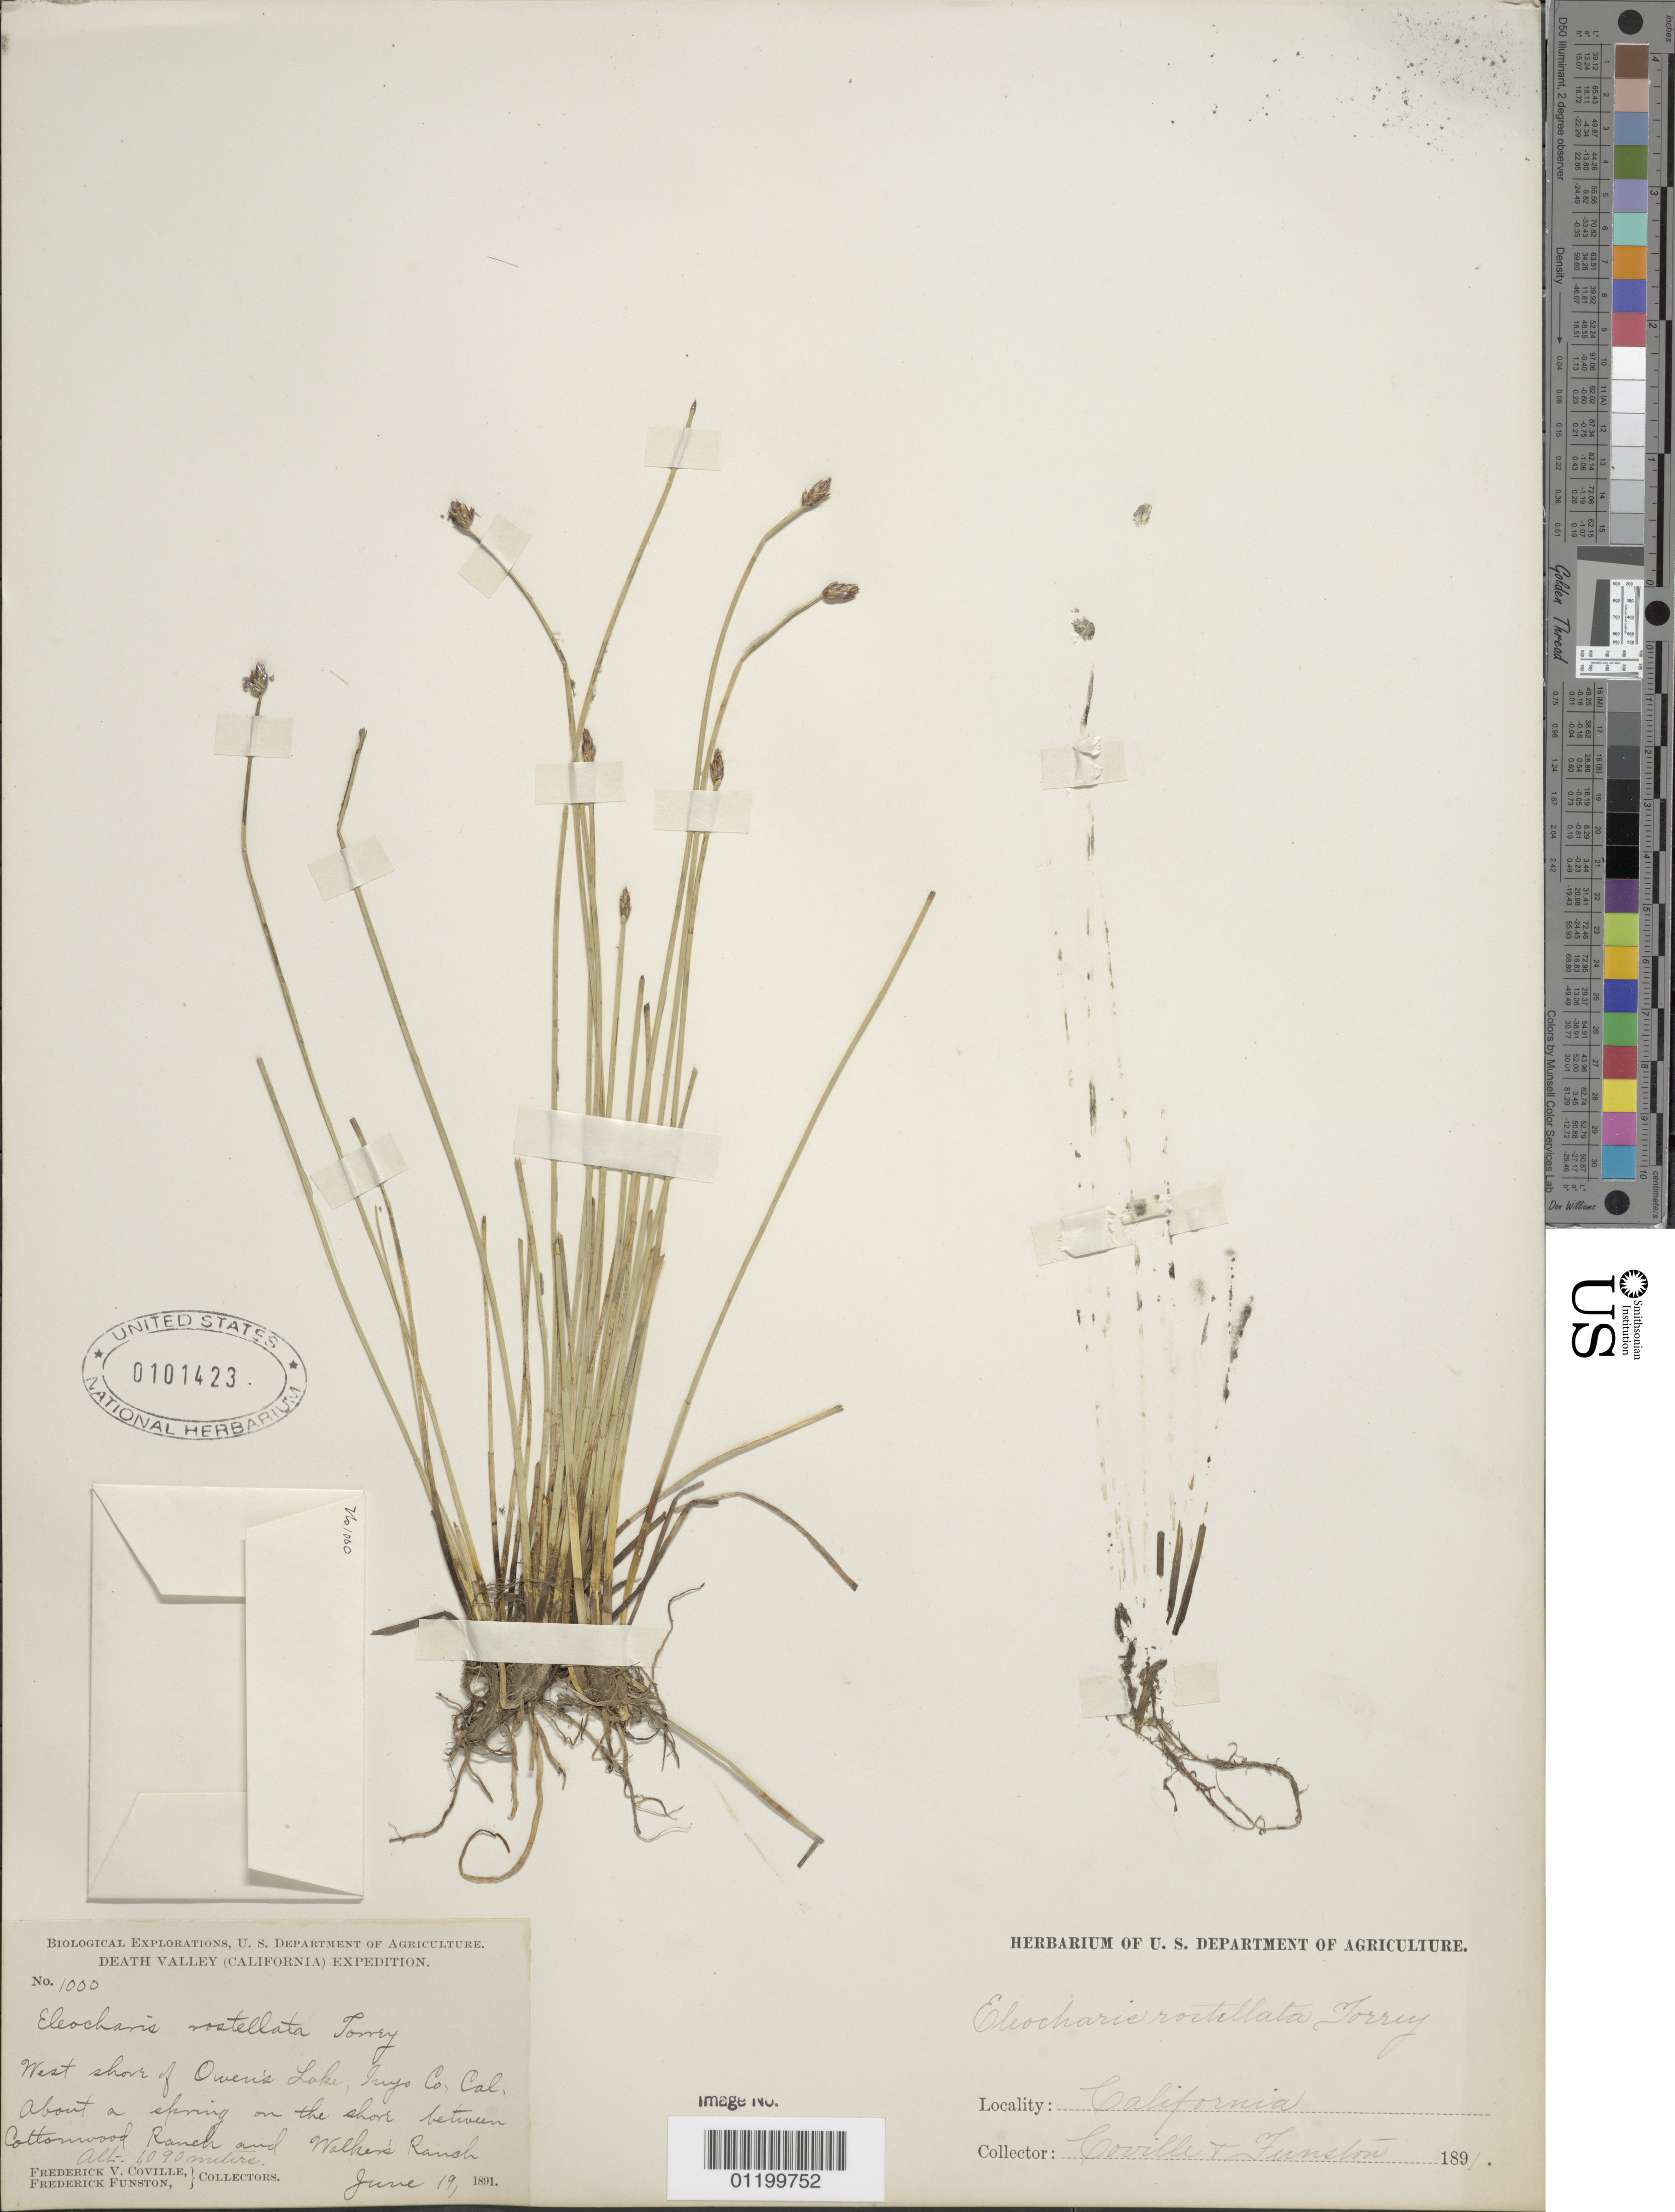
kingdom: Plantae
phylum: Tracheophyta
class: Liliopsida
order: Poales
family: Cyperaceae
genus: Eleocharis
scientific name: Eleocharis rostellata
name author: (Torr.) Torr.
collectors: F. V. Coville & F. Funston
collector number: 1000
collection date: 1891-06-19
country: United States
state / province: California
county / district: Inyo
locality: West shore of Owen's Lake, about a spring on the shore between Cottonwood Ranch and Walker's Ranch.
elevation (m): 1090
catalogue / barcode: US 101423